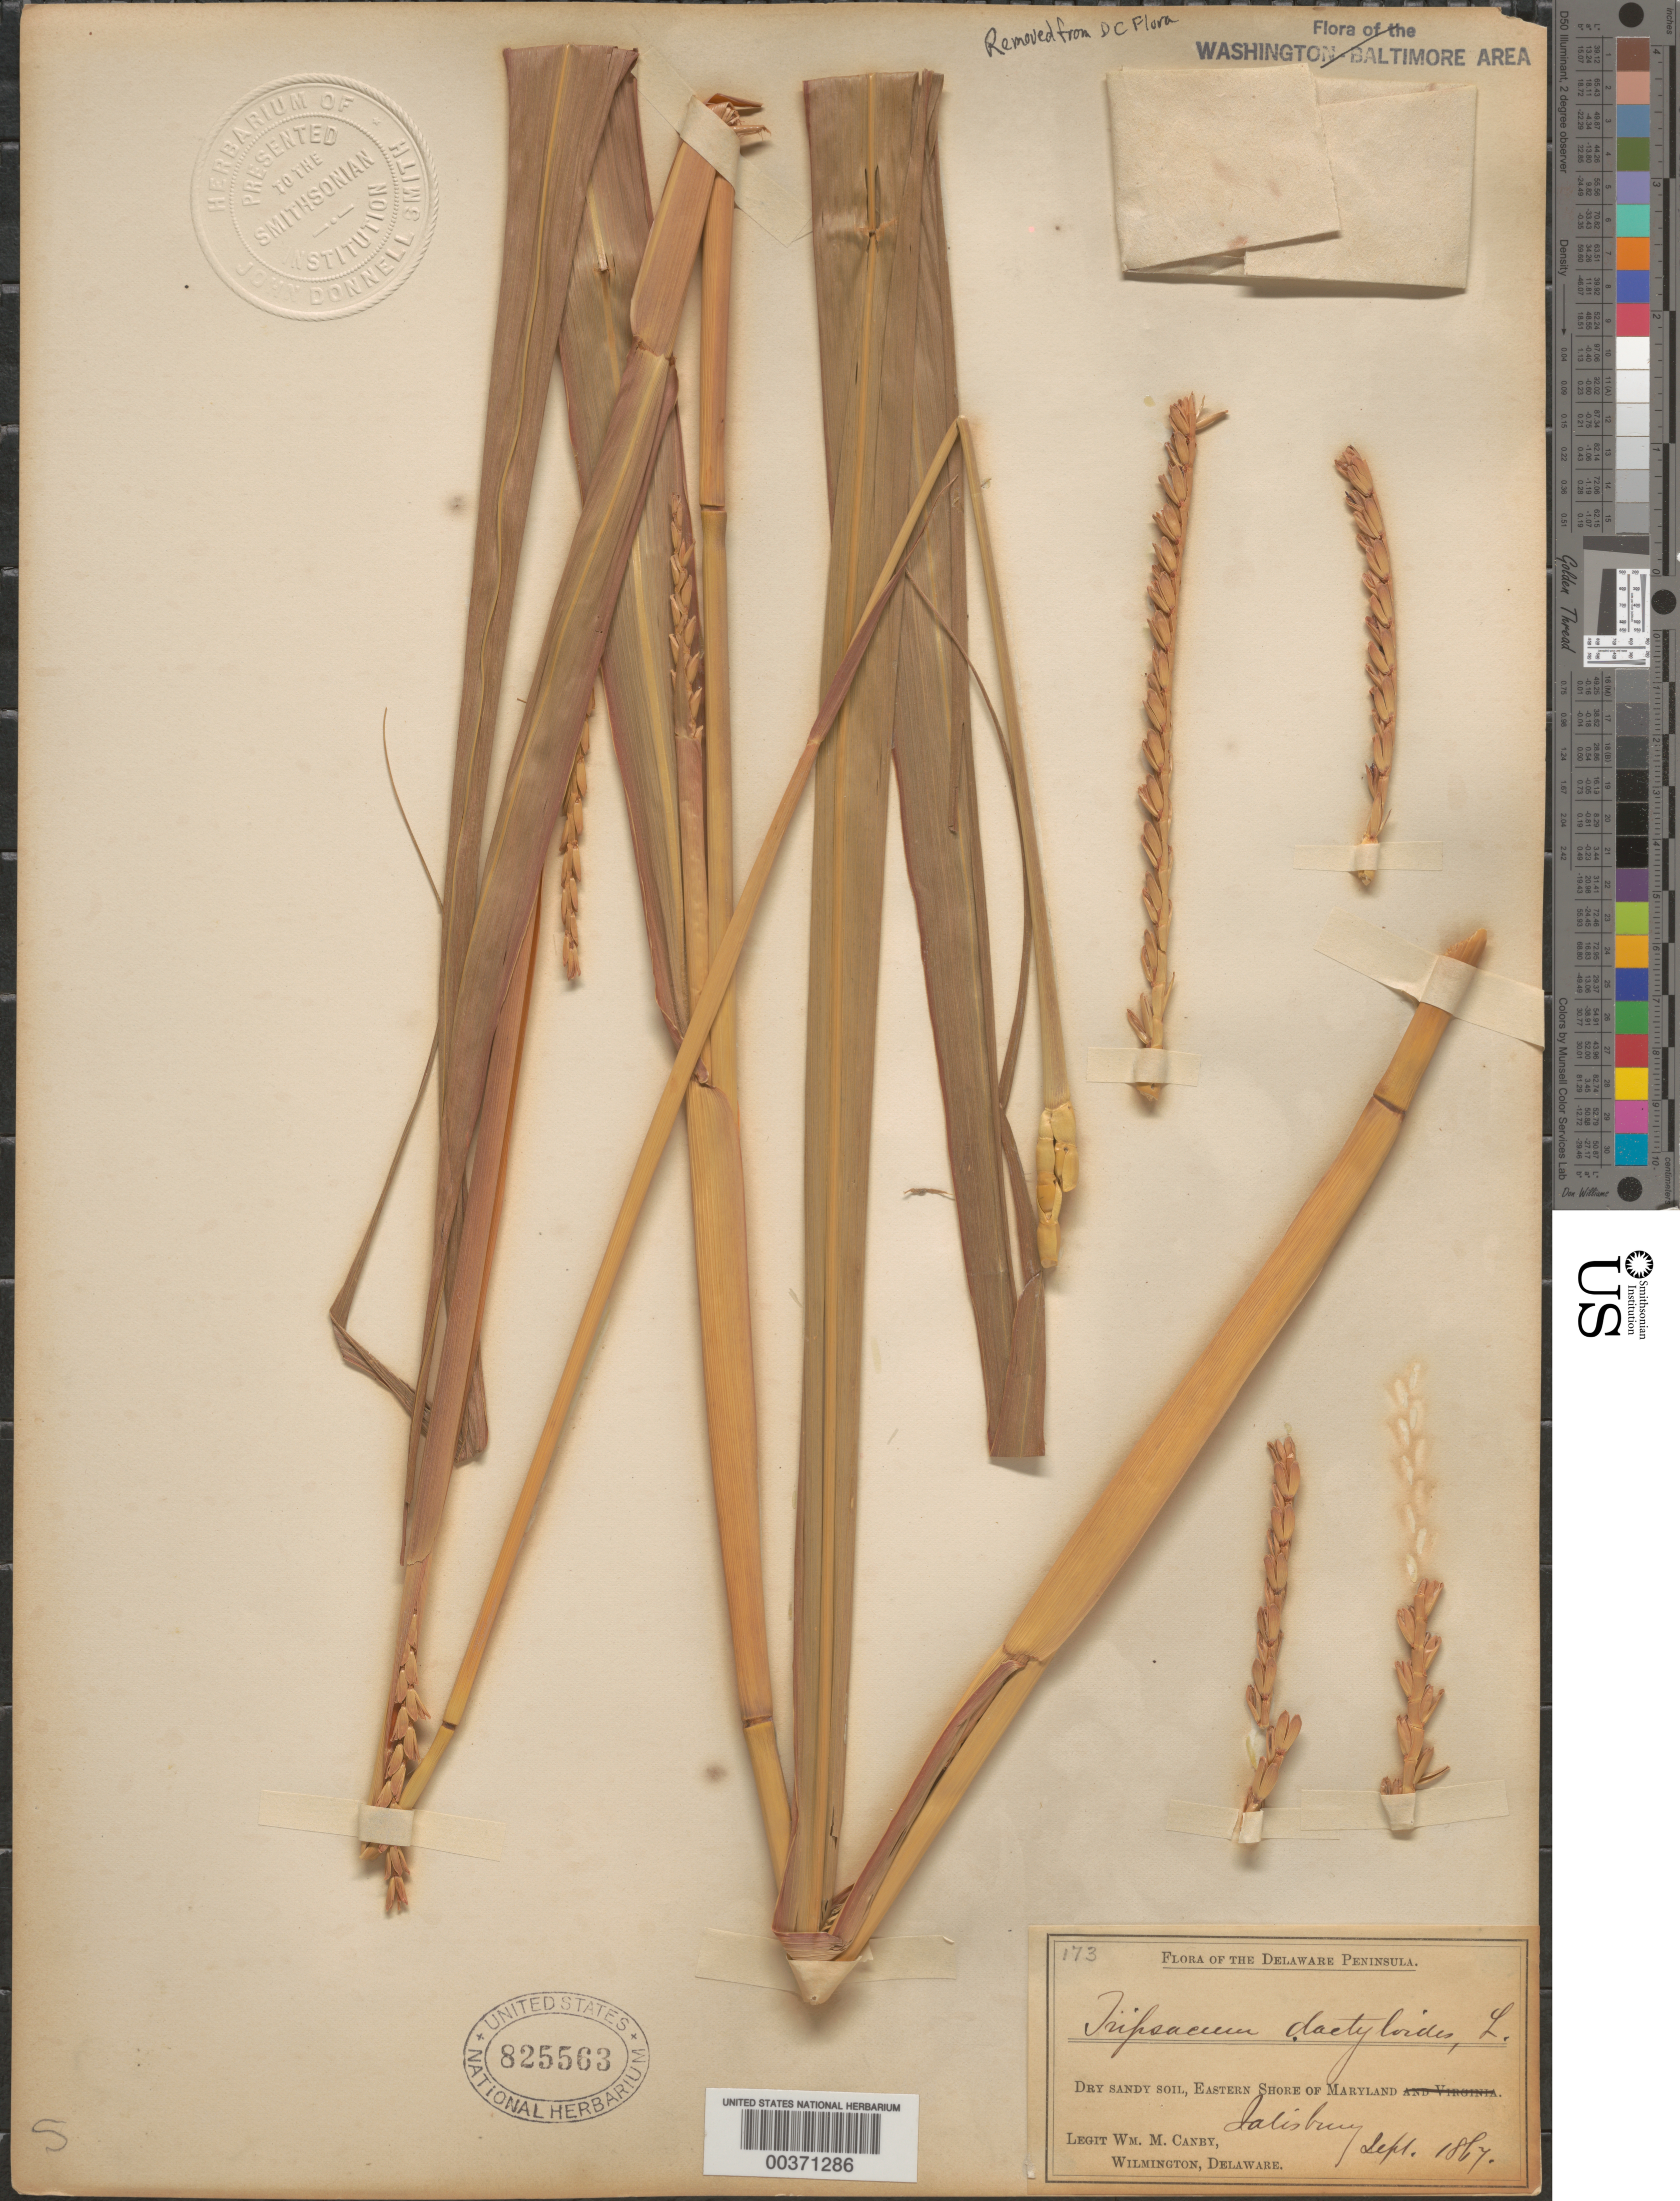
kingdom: Plantae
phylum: Tracheophyta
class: Liliopsida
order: Poales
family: Poaceae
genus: Tripsacum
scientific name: Tripsacum dactyloides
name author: (L.) L.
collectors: W. M. Canby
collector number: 173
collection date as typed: Sep 1867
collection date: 1867-09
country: United States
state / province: Maryland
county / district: Wicomico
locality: Salisbury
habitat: Dry sandy soil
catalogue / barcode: US 825563